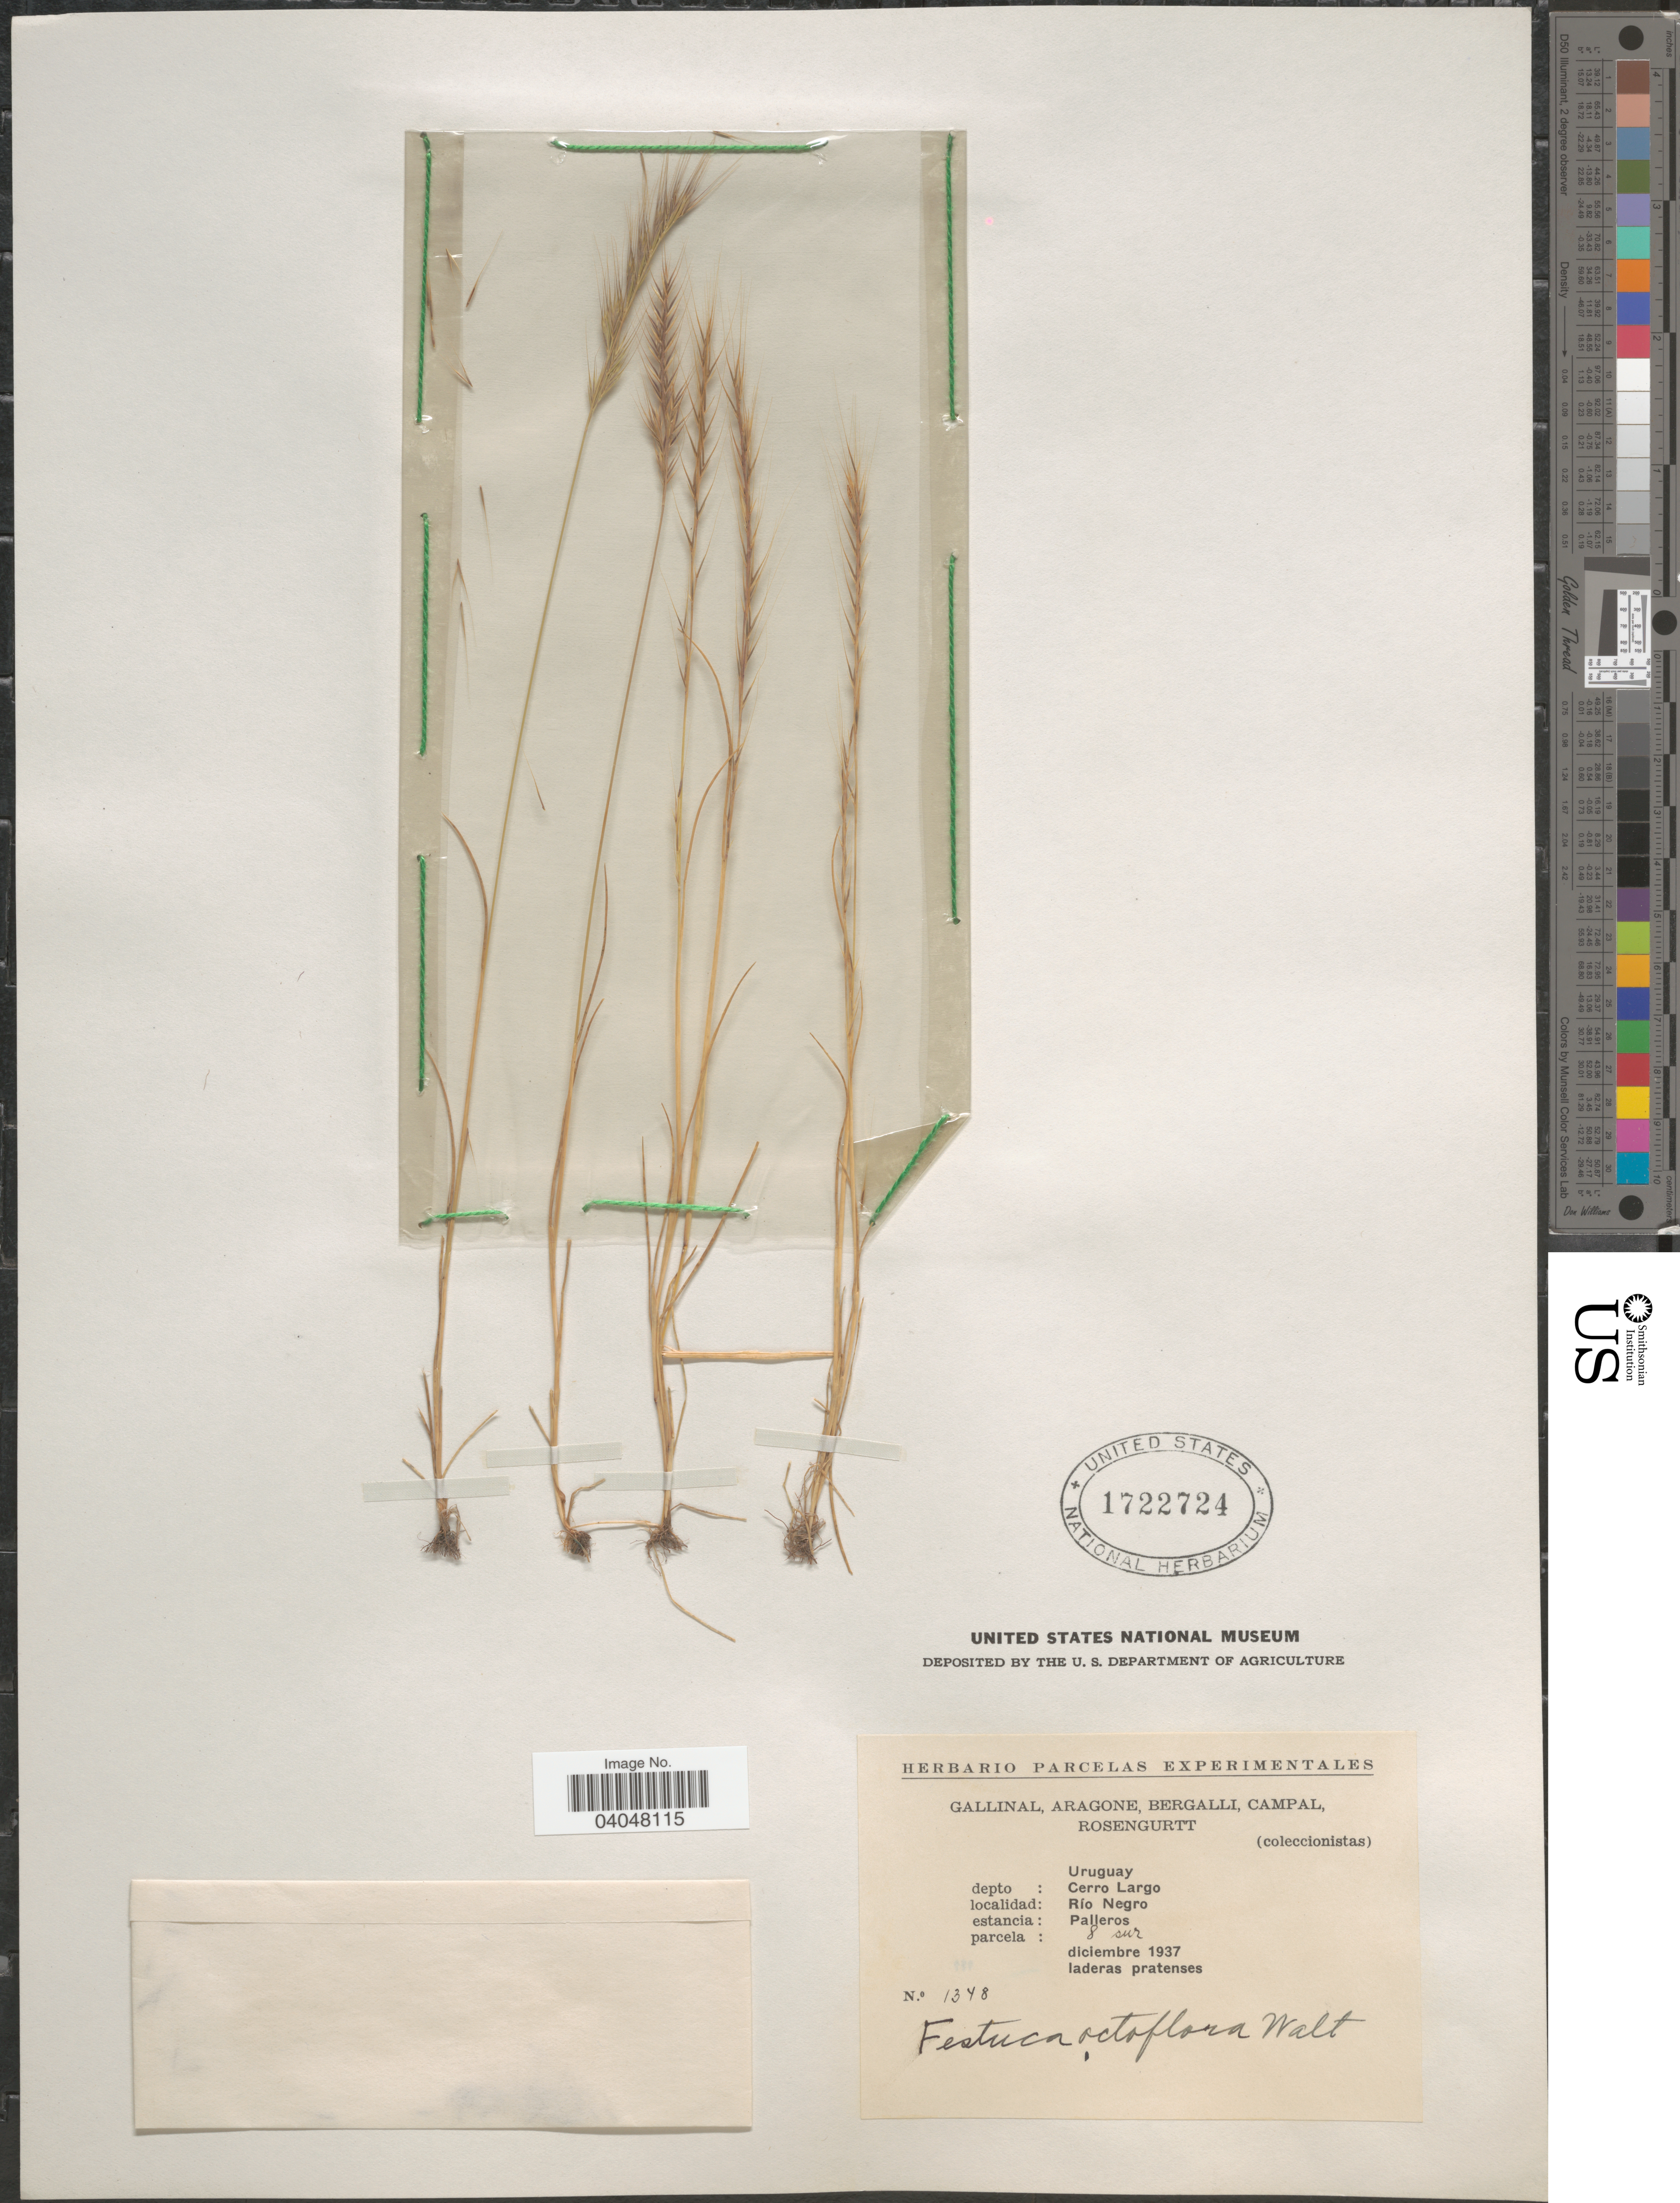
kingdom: Plantae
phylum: Tracheophyta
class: Liliopsida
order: Poales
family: Poaceae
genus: Festuca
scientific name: Festuca octoflora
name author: Walter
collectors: -. Gallinal, -- Aragone, -- Bergalli, -- Campal & Rosengurtt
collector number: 1348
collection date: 1937-12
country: Uruguay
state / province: Cerro Largo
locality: Depto: Cerro Largo. Río Negro. Estancia: Palleros. Parcela: 8 sur.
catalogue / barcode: US 1722724